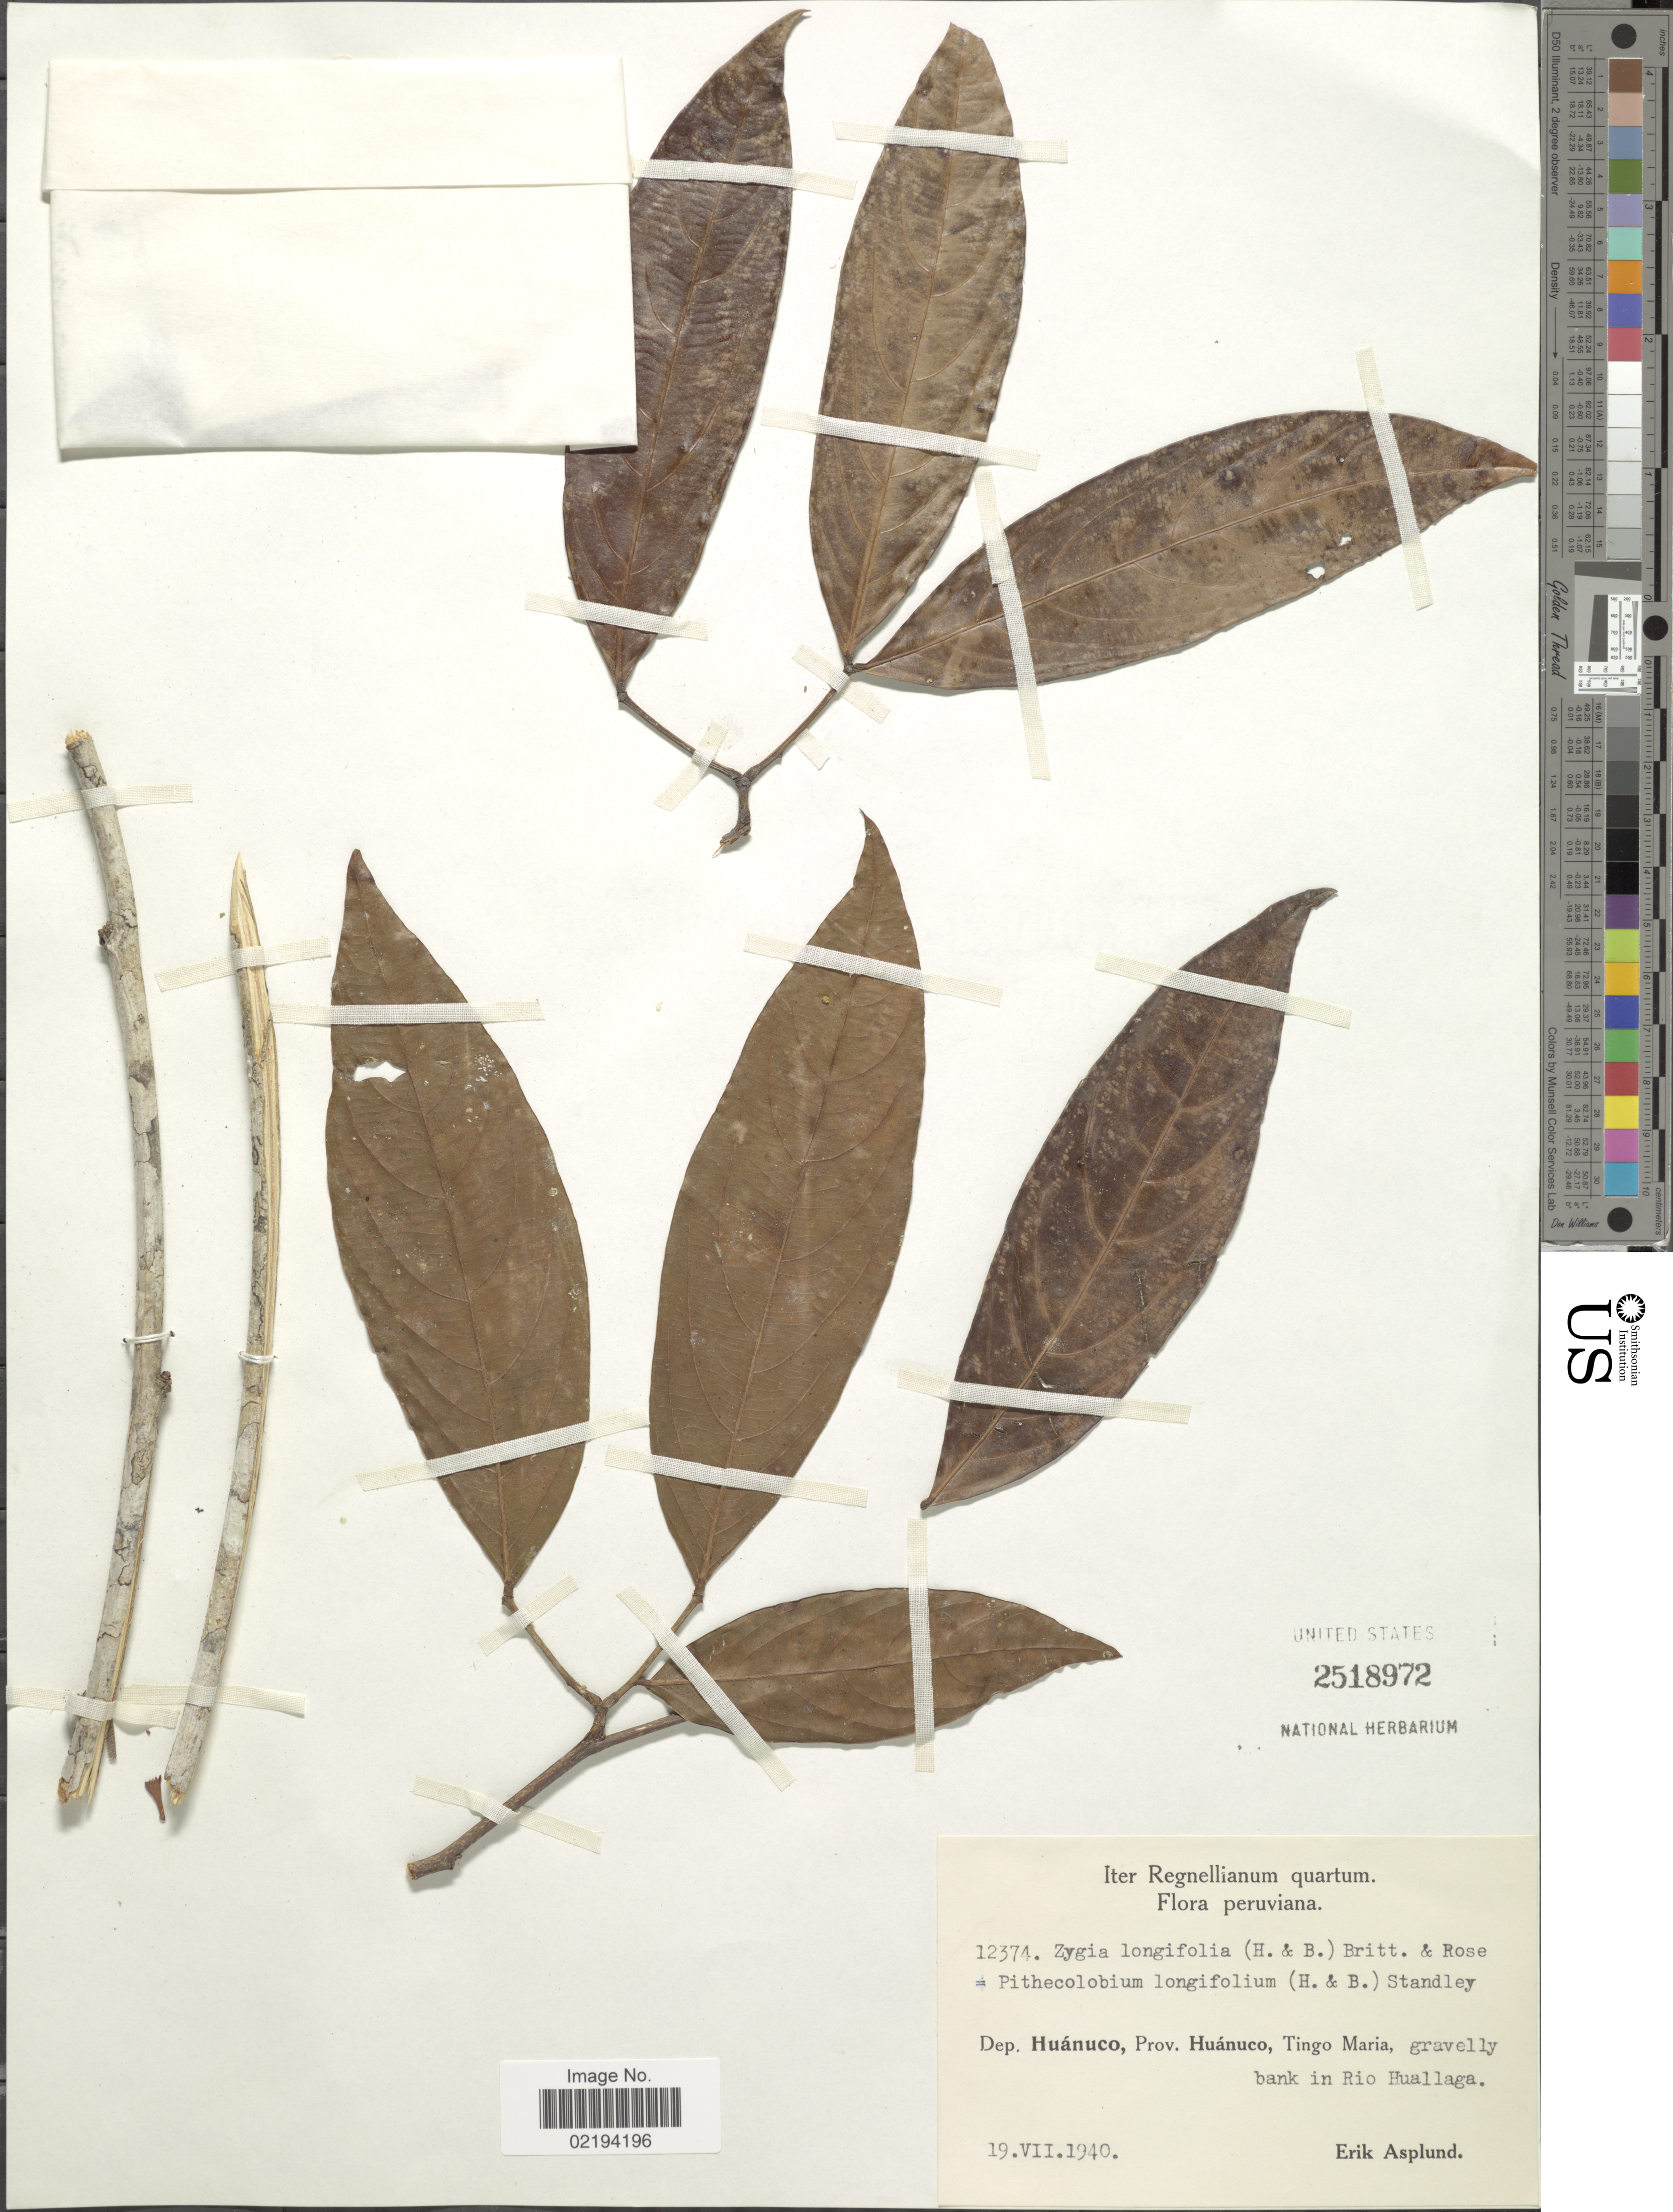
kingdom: Plantae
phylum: Tracheophyta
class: Magnoliopsida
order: Fabales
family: Fabaceae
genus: Zygia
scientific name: Zygia longifolia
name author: (Willd.) Britton & Rose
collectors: E. Asplund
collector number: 12374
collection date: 1940-07-19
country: Peru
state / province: Huánuco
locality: Dep. Huánuco, Tingo Maria, gravelly bank in Rio Huallaga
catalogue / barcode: US 2518972